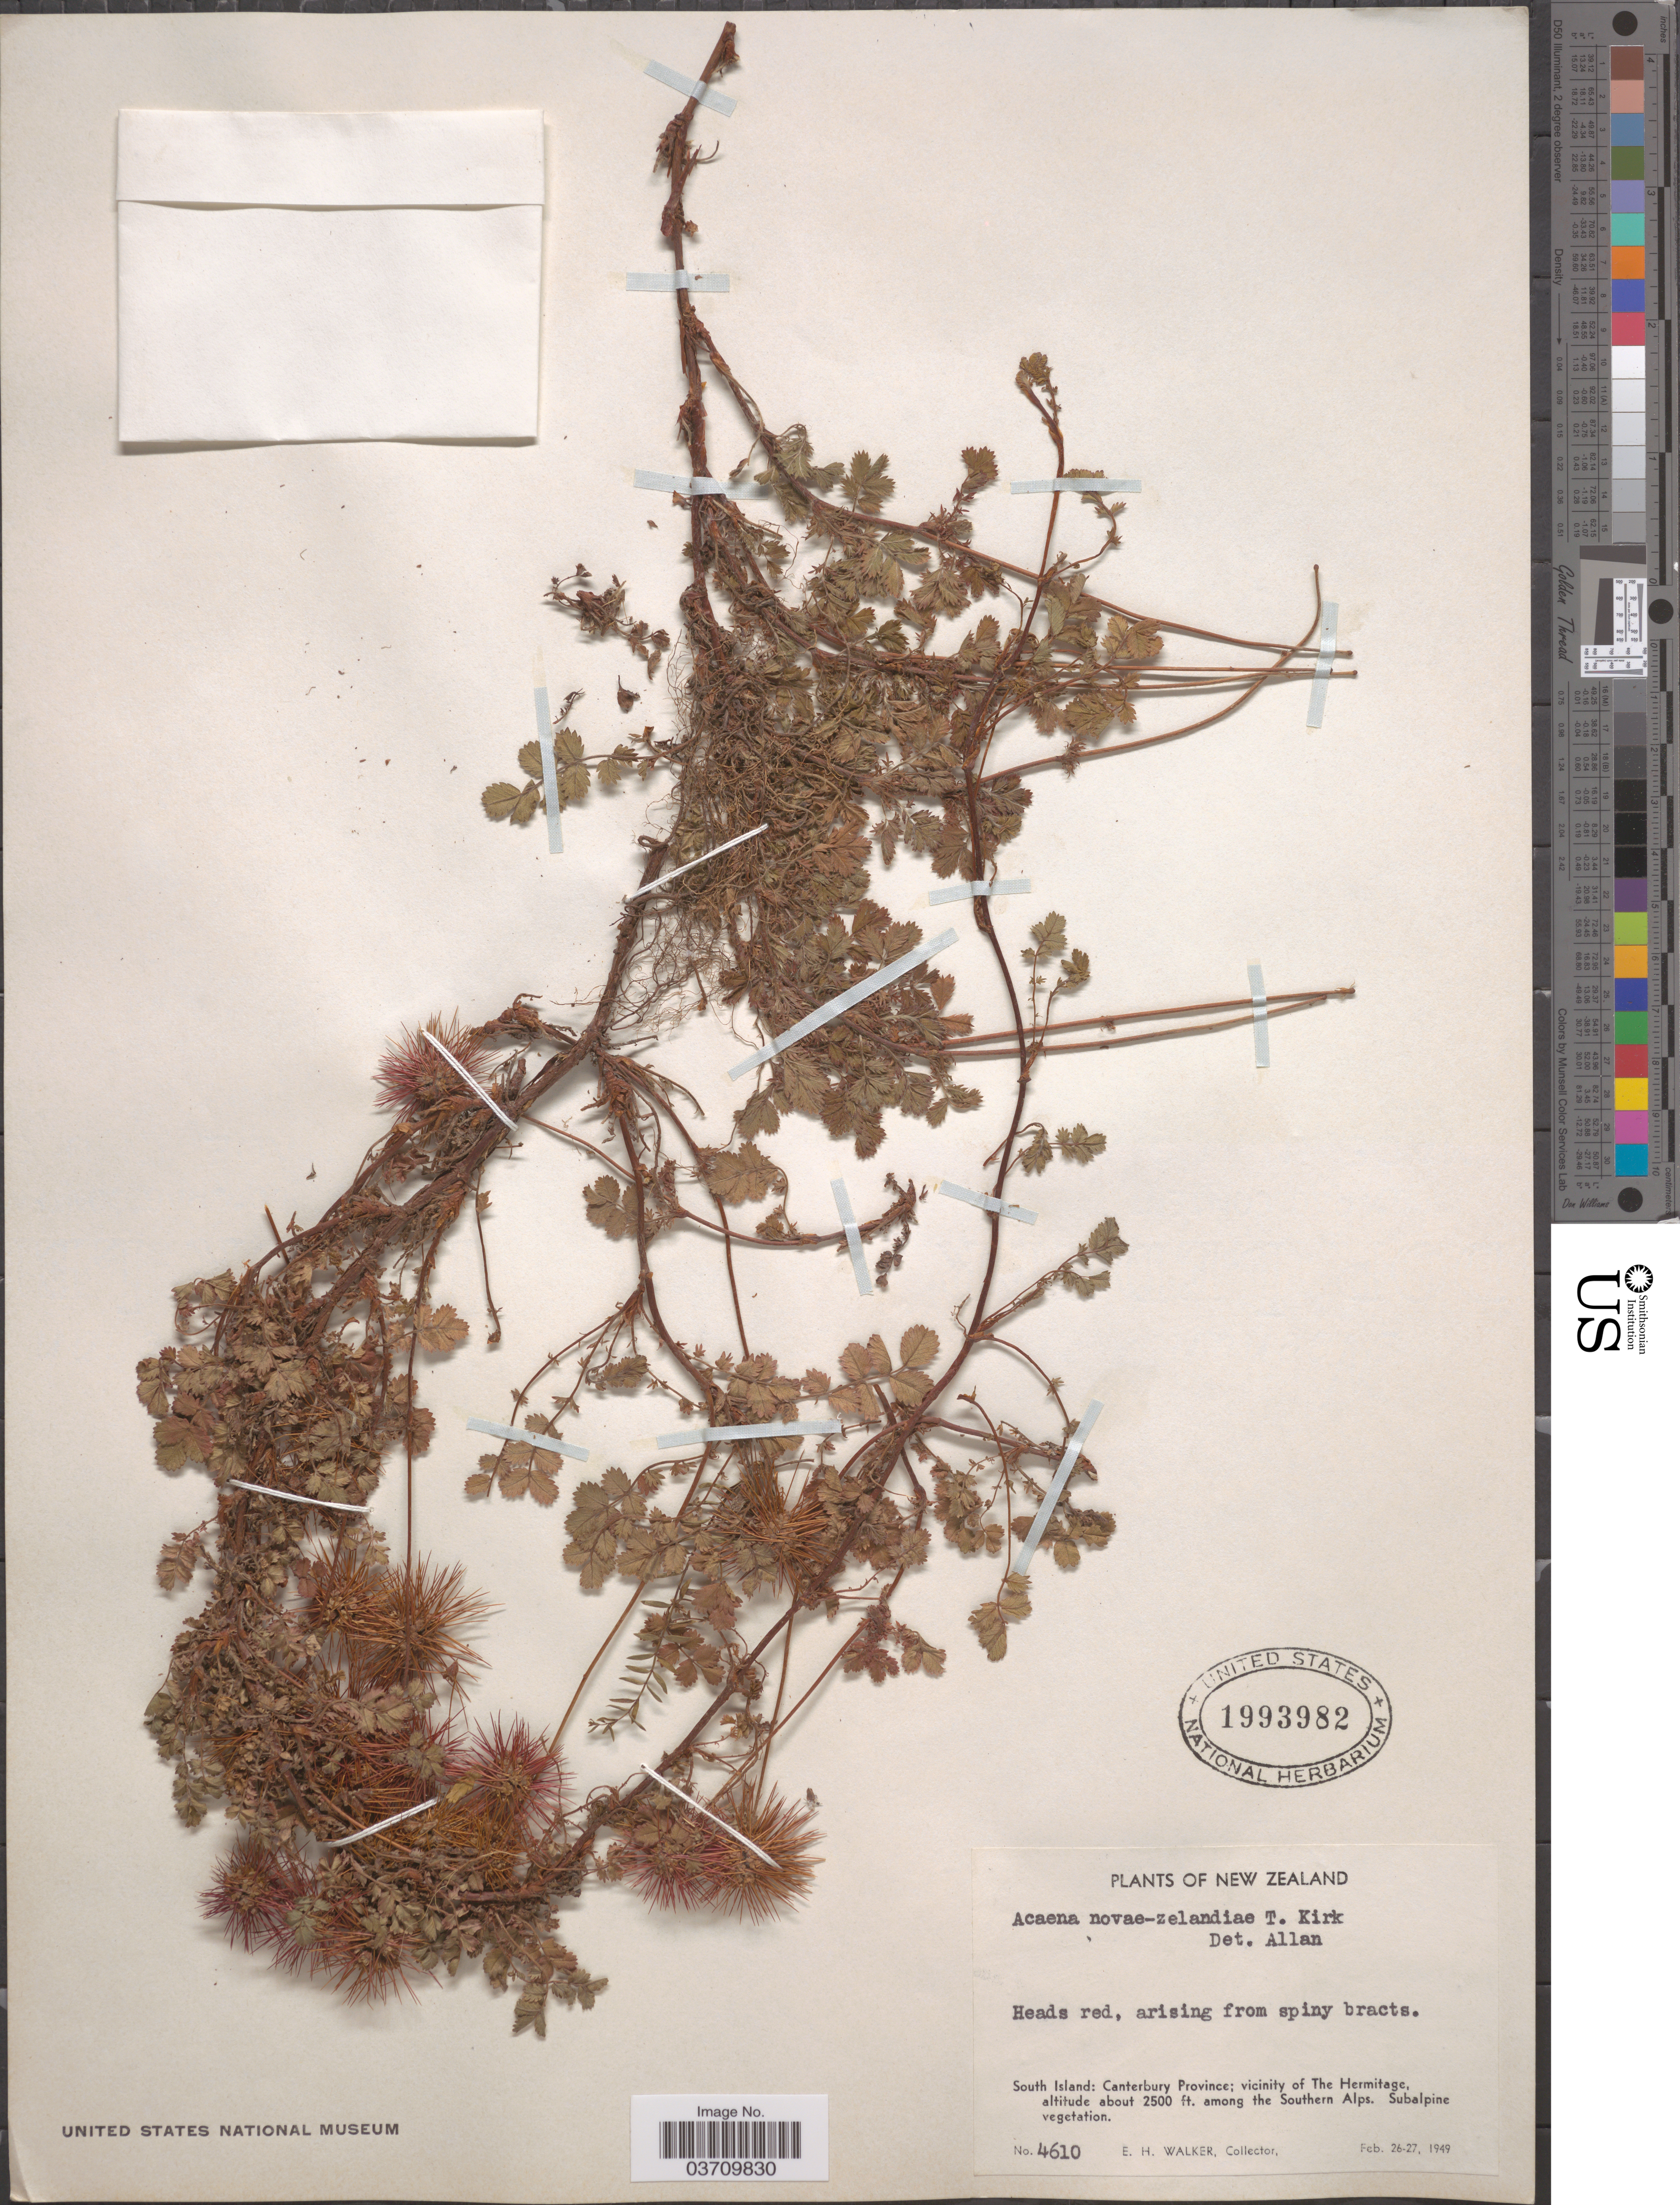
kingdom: Plantae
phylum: Tracheophyta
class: Magnoliopsida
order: Rosales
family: Rosaceae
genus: Acaena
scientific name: Acaena novae-zelandiae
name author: Kirk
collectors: E. H. Walker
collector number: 4610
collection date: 1949-02-26/1949-02-27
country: New Zealand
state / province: Canterbury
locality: South Island: Canterbury Province; vicinity of The Hermitage, among the Southern Alps.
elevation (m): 762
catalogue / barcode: US 1993982